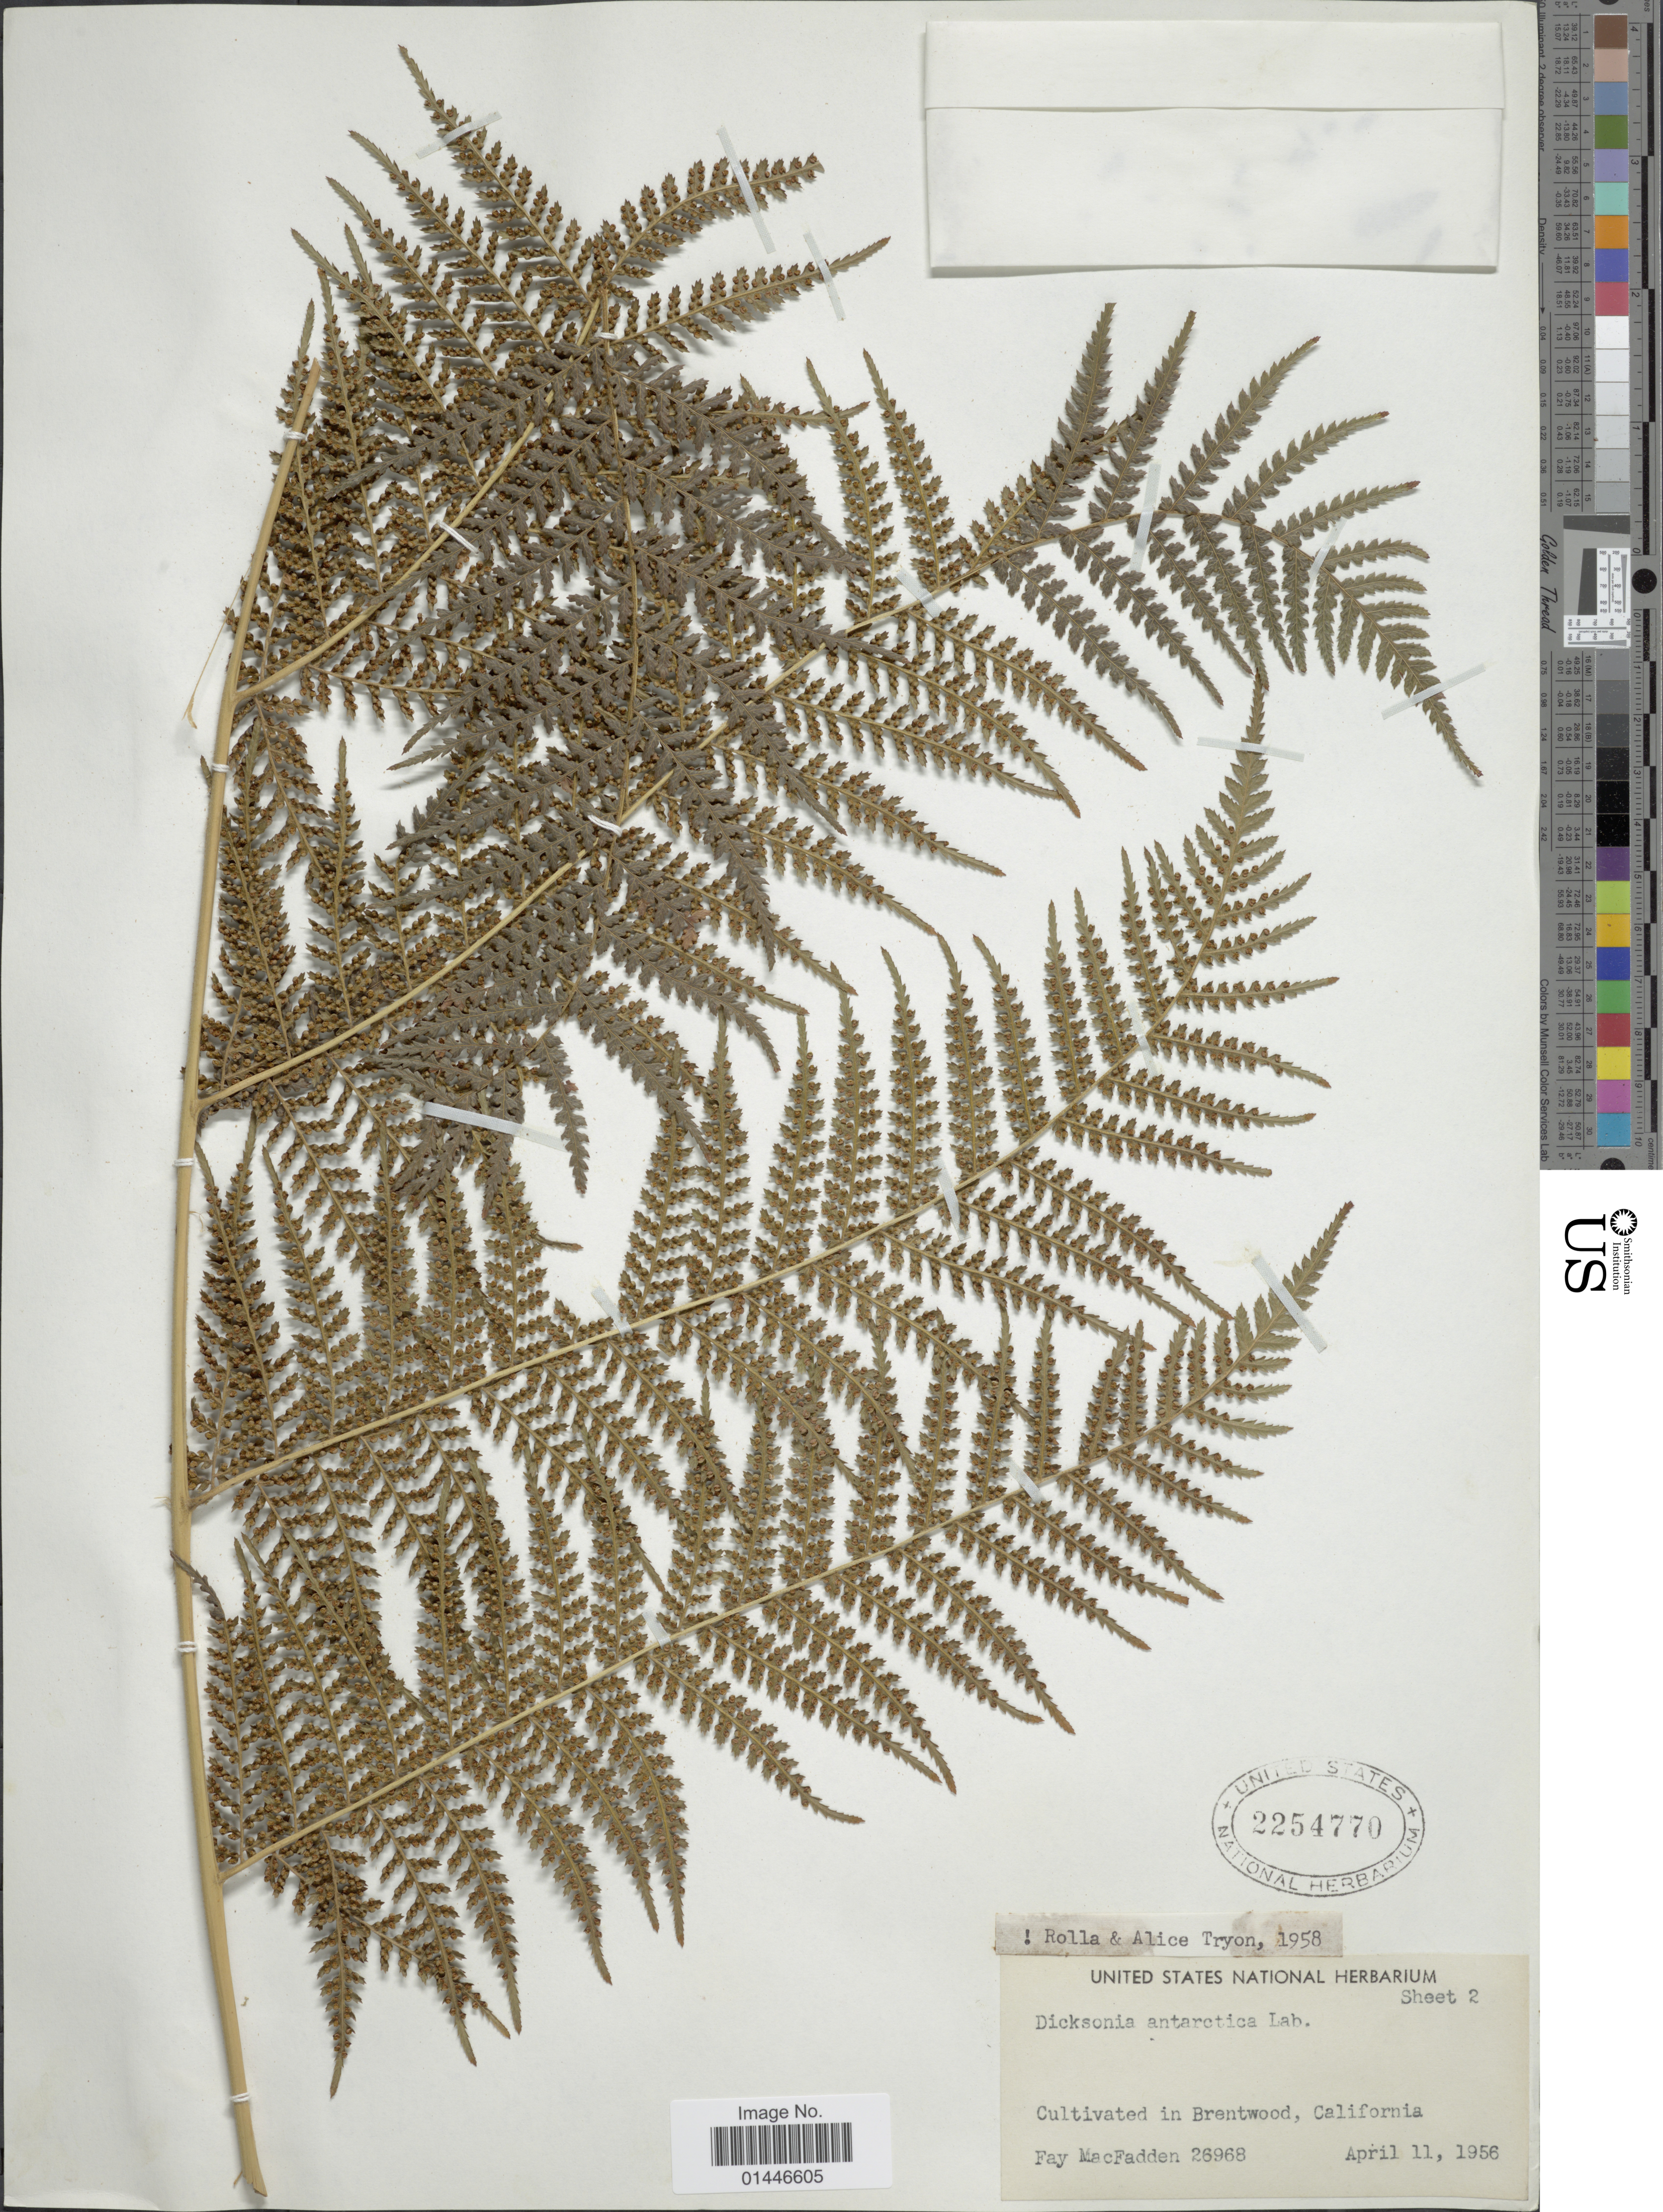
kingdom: Plantae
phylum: Tracheophyta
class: Polypodiopsida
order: Cyatheales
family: Dicksoniaceae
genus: Dicksonia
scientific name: Dicksonia antarctica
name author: Labill.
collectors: F. MacFadden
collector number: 26968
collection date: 1956-04-11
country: United States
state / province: California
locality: Brentwood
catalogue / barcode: US 2254770